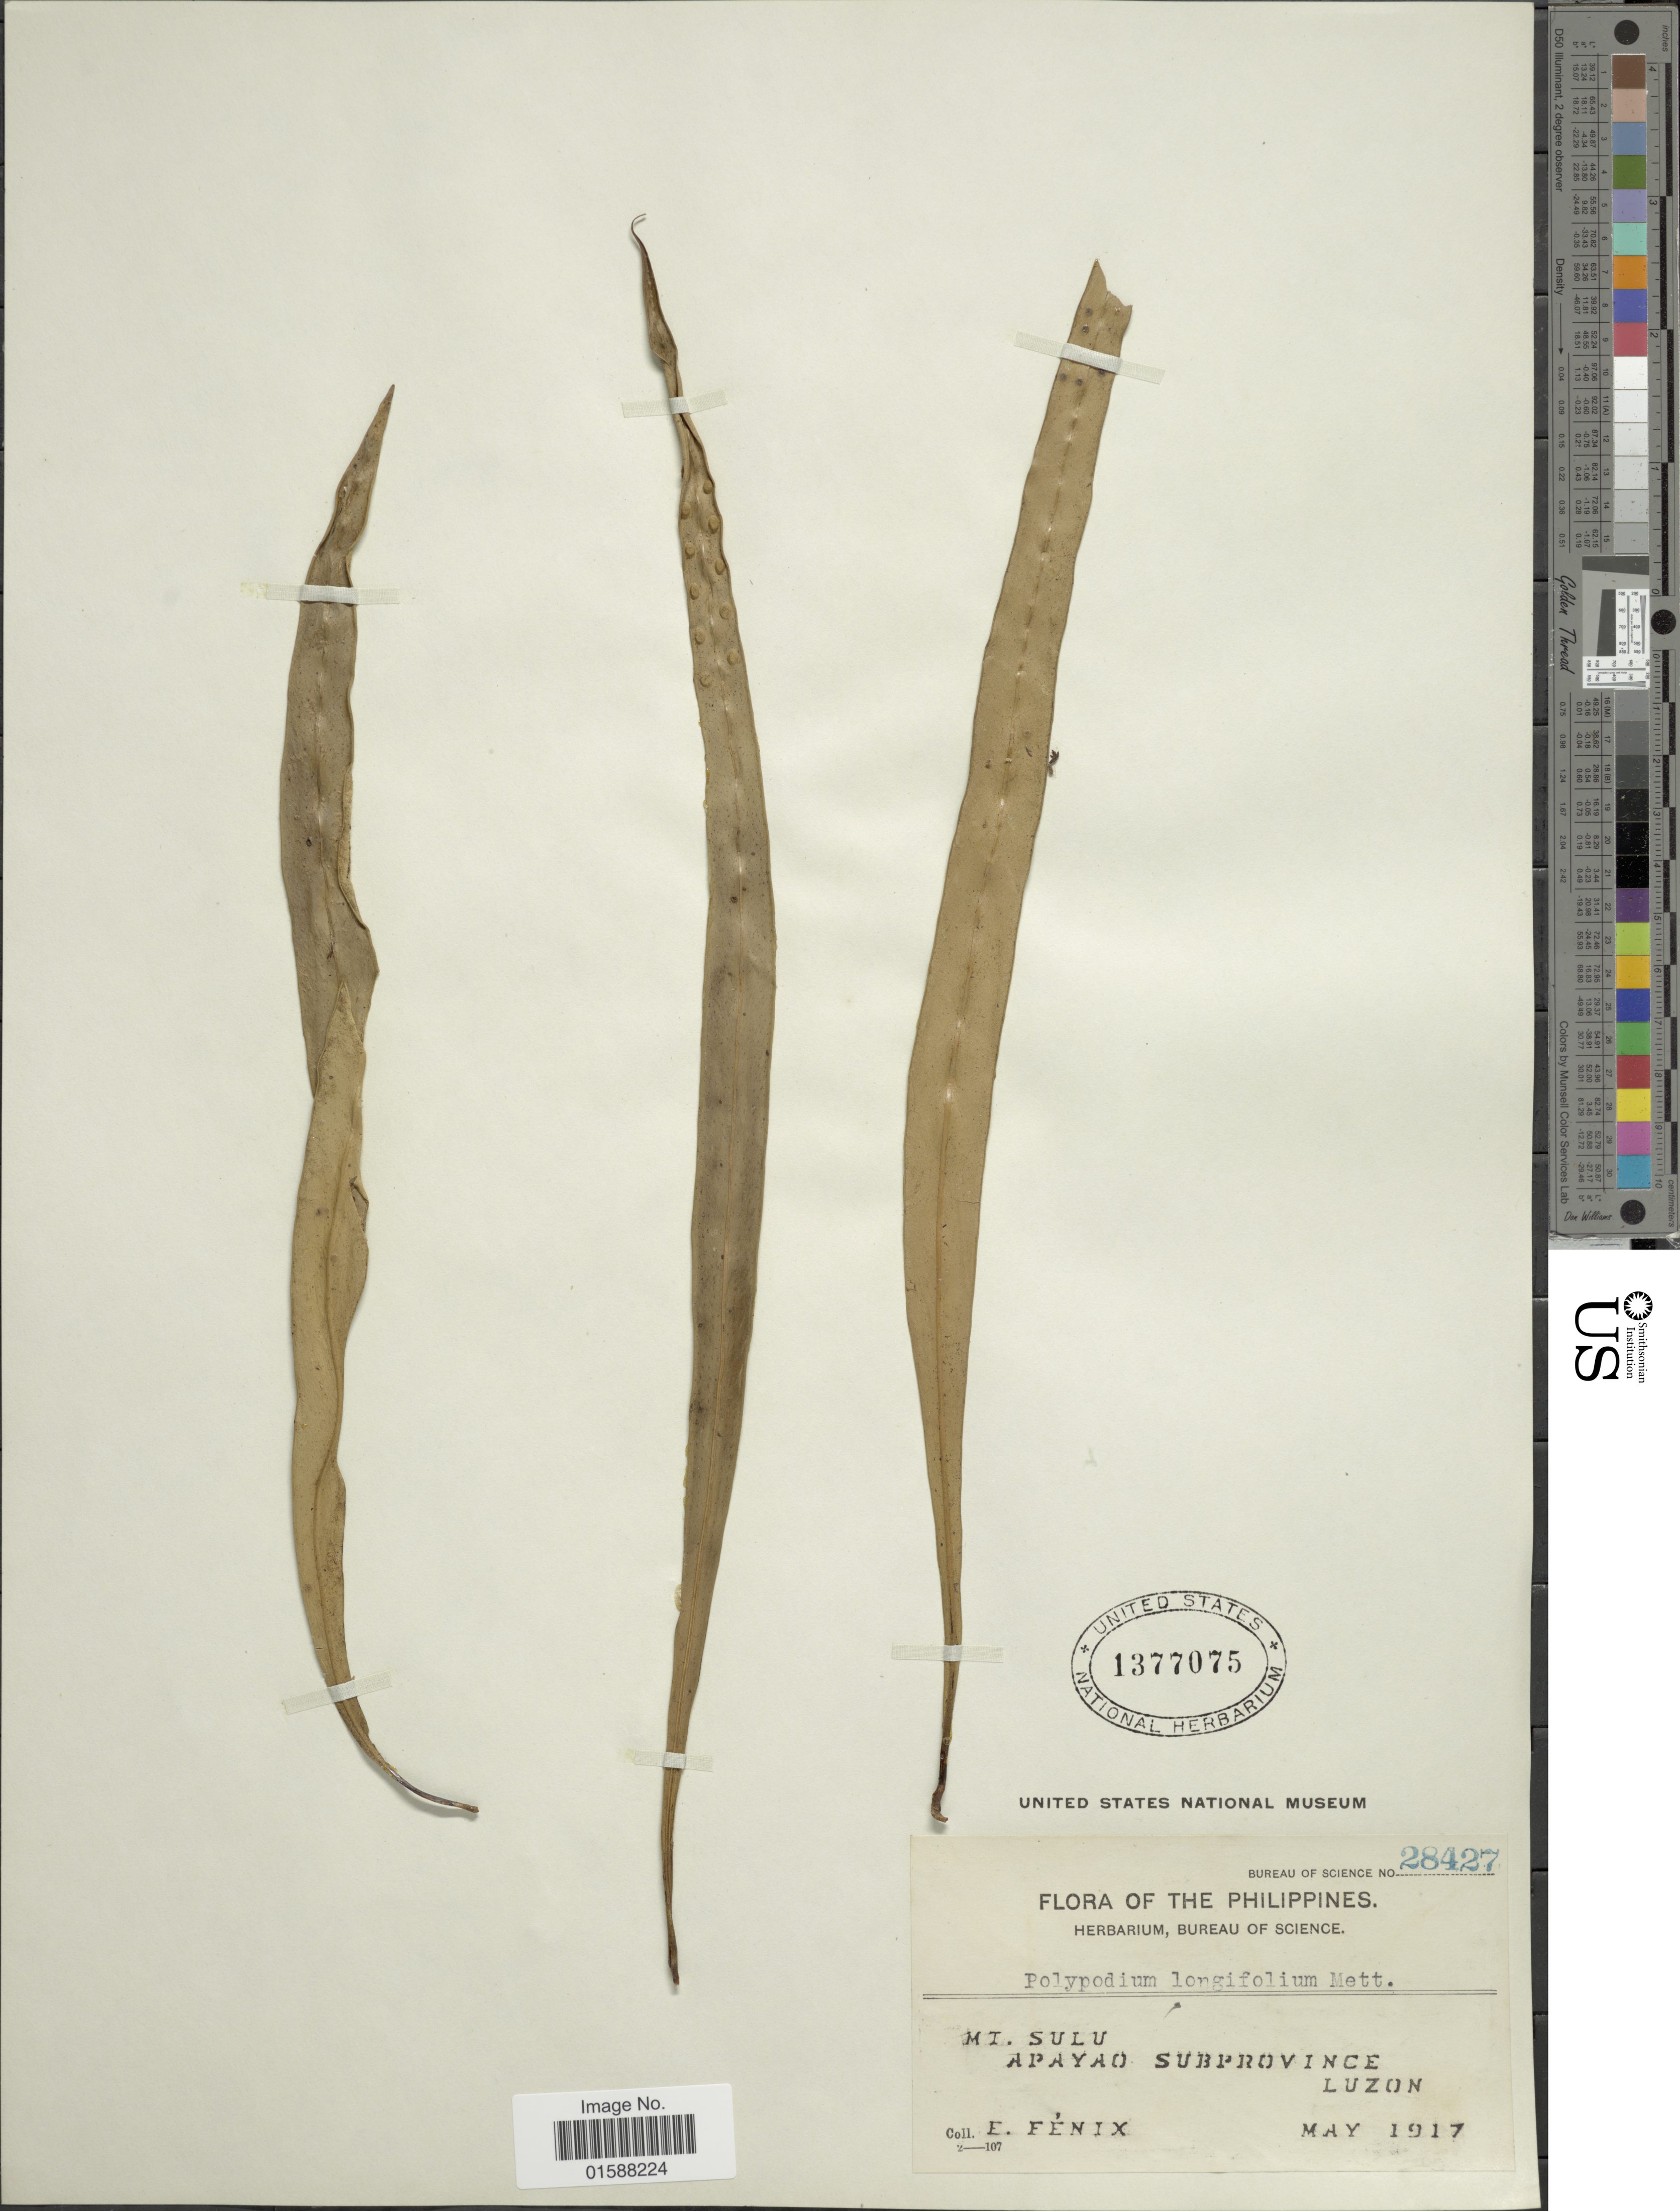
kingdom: Plantae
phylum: Tracheophyta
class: Polypodiopsida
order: Polypodiales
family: Polypodiaceae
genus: Lepisorus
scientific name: Lepisorus longifolius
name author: (Blume) Holttum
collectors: E. Fénix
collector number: Bureau of Science 28427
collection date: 1917-05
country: Philippines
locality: Mt. Sulu. Apayao Subprovince. Luzon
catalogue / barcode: US 1377075